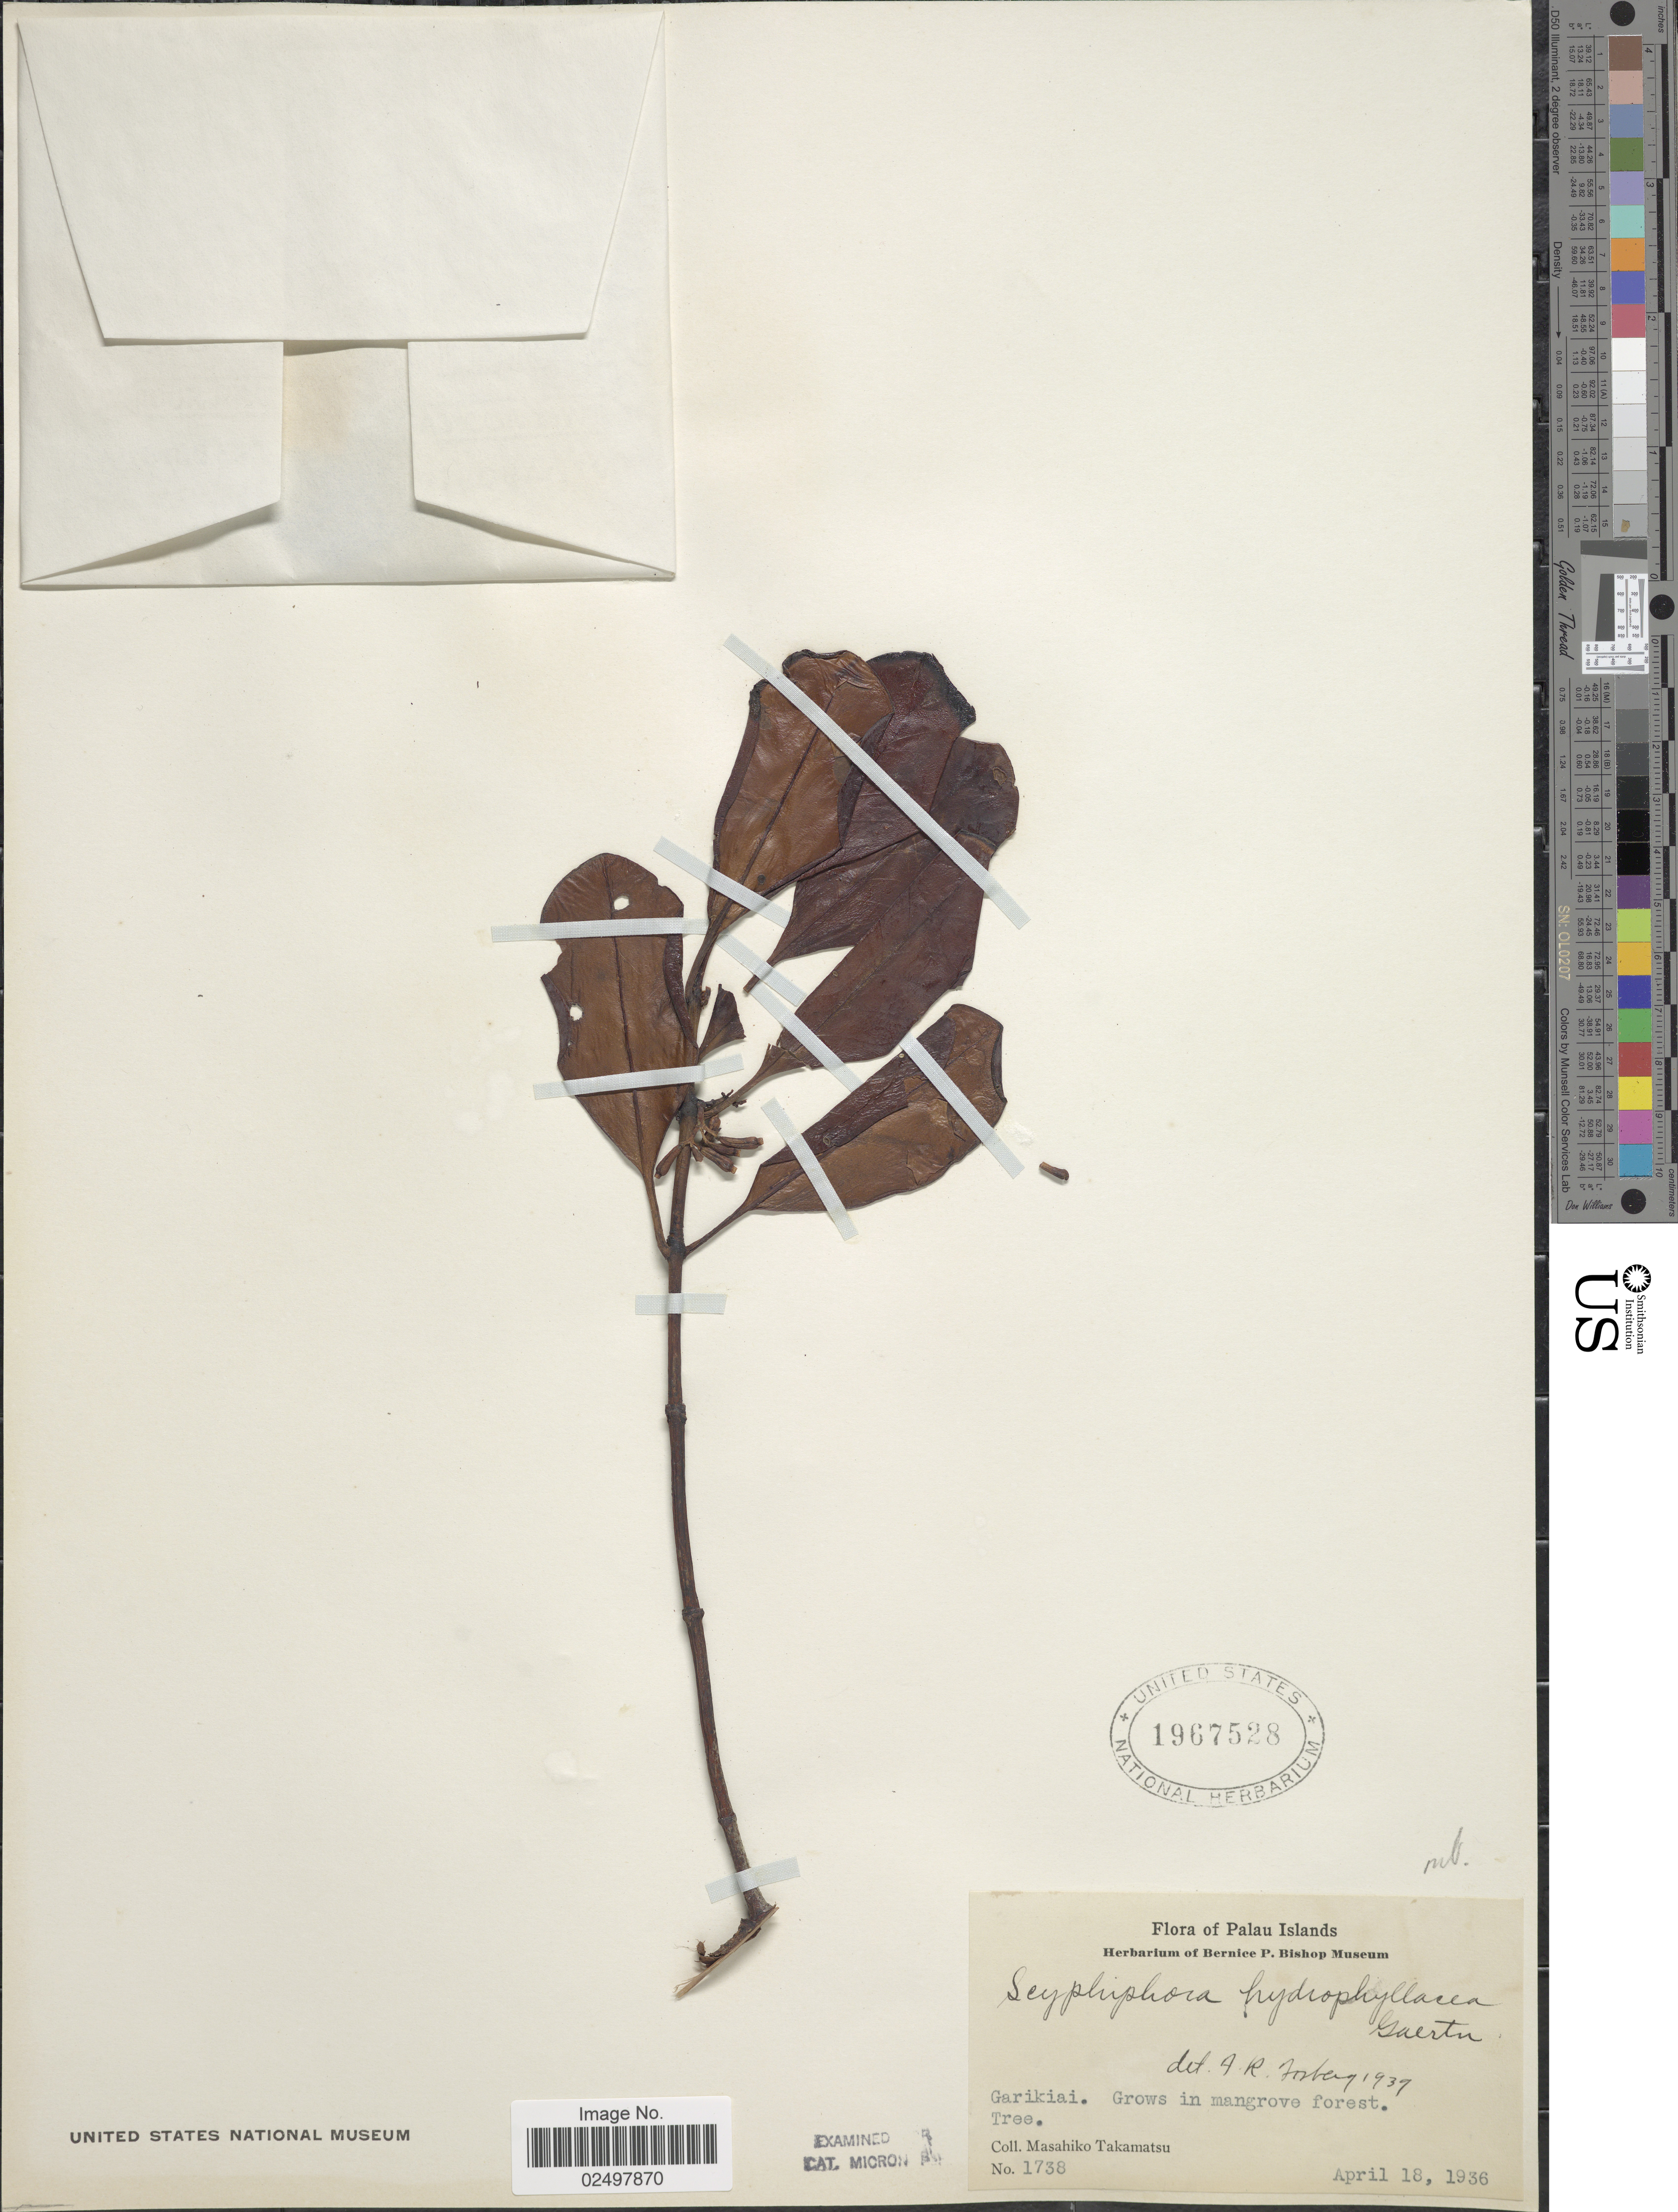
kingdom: Plantae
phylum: Tracheophyta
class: Magnoliopsida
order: Gentianales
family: Rubiaceae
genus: Scyphiphora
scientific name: Scyphiphora hydrophyllacea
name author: Gaertn.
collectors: M. Takamatsu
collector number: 1738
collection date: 1936-04-18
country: Palau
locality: Palau Islands, Garikiai, grows in mangrove forest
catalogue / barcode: US 1967528